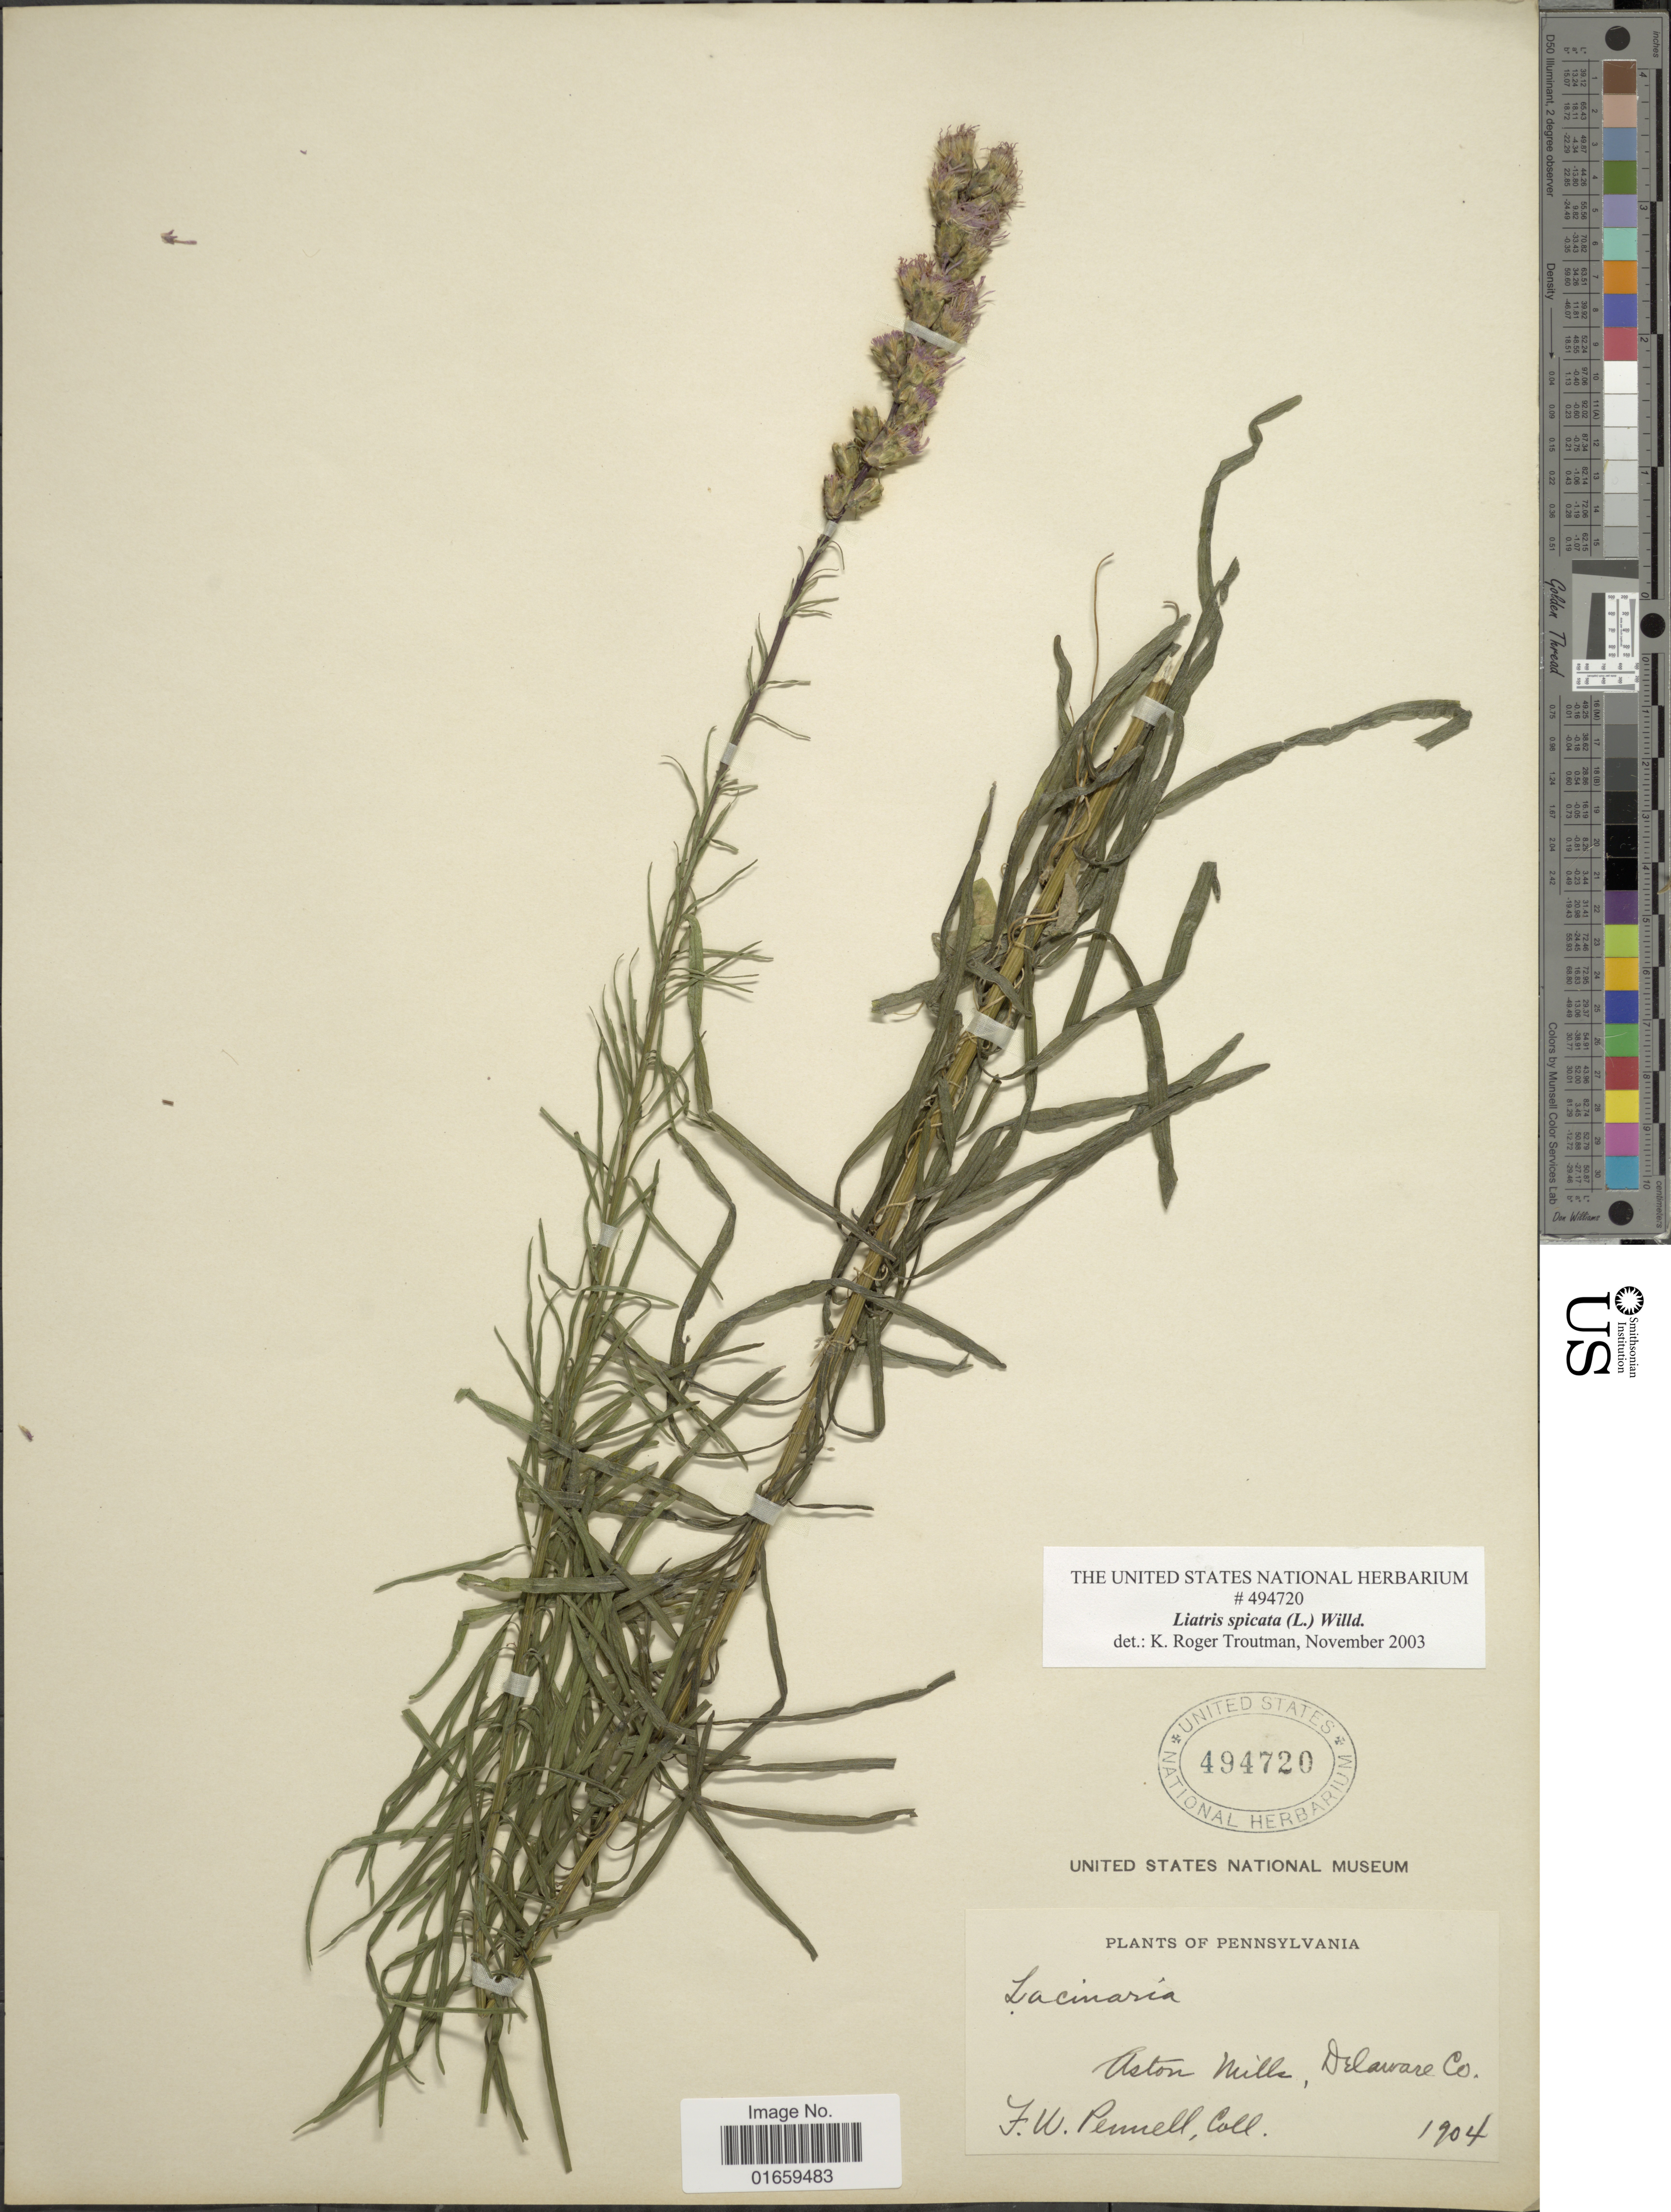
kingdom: Plantae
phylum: Tracheophyta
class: Magnoliopsida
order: Asterales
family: Asteraceae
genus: Liatris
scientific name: Liatris spicata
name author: (L.) Willd.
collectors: F. W. Pennell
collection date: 1904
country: United States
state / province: Pennsylvania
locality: Pston Mills, Delaware Co.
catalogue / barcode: US 494720